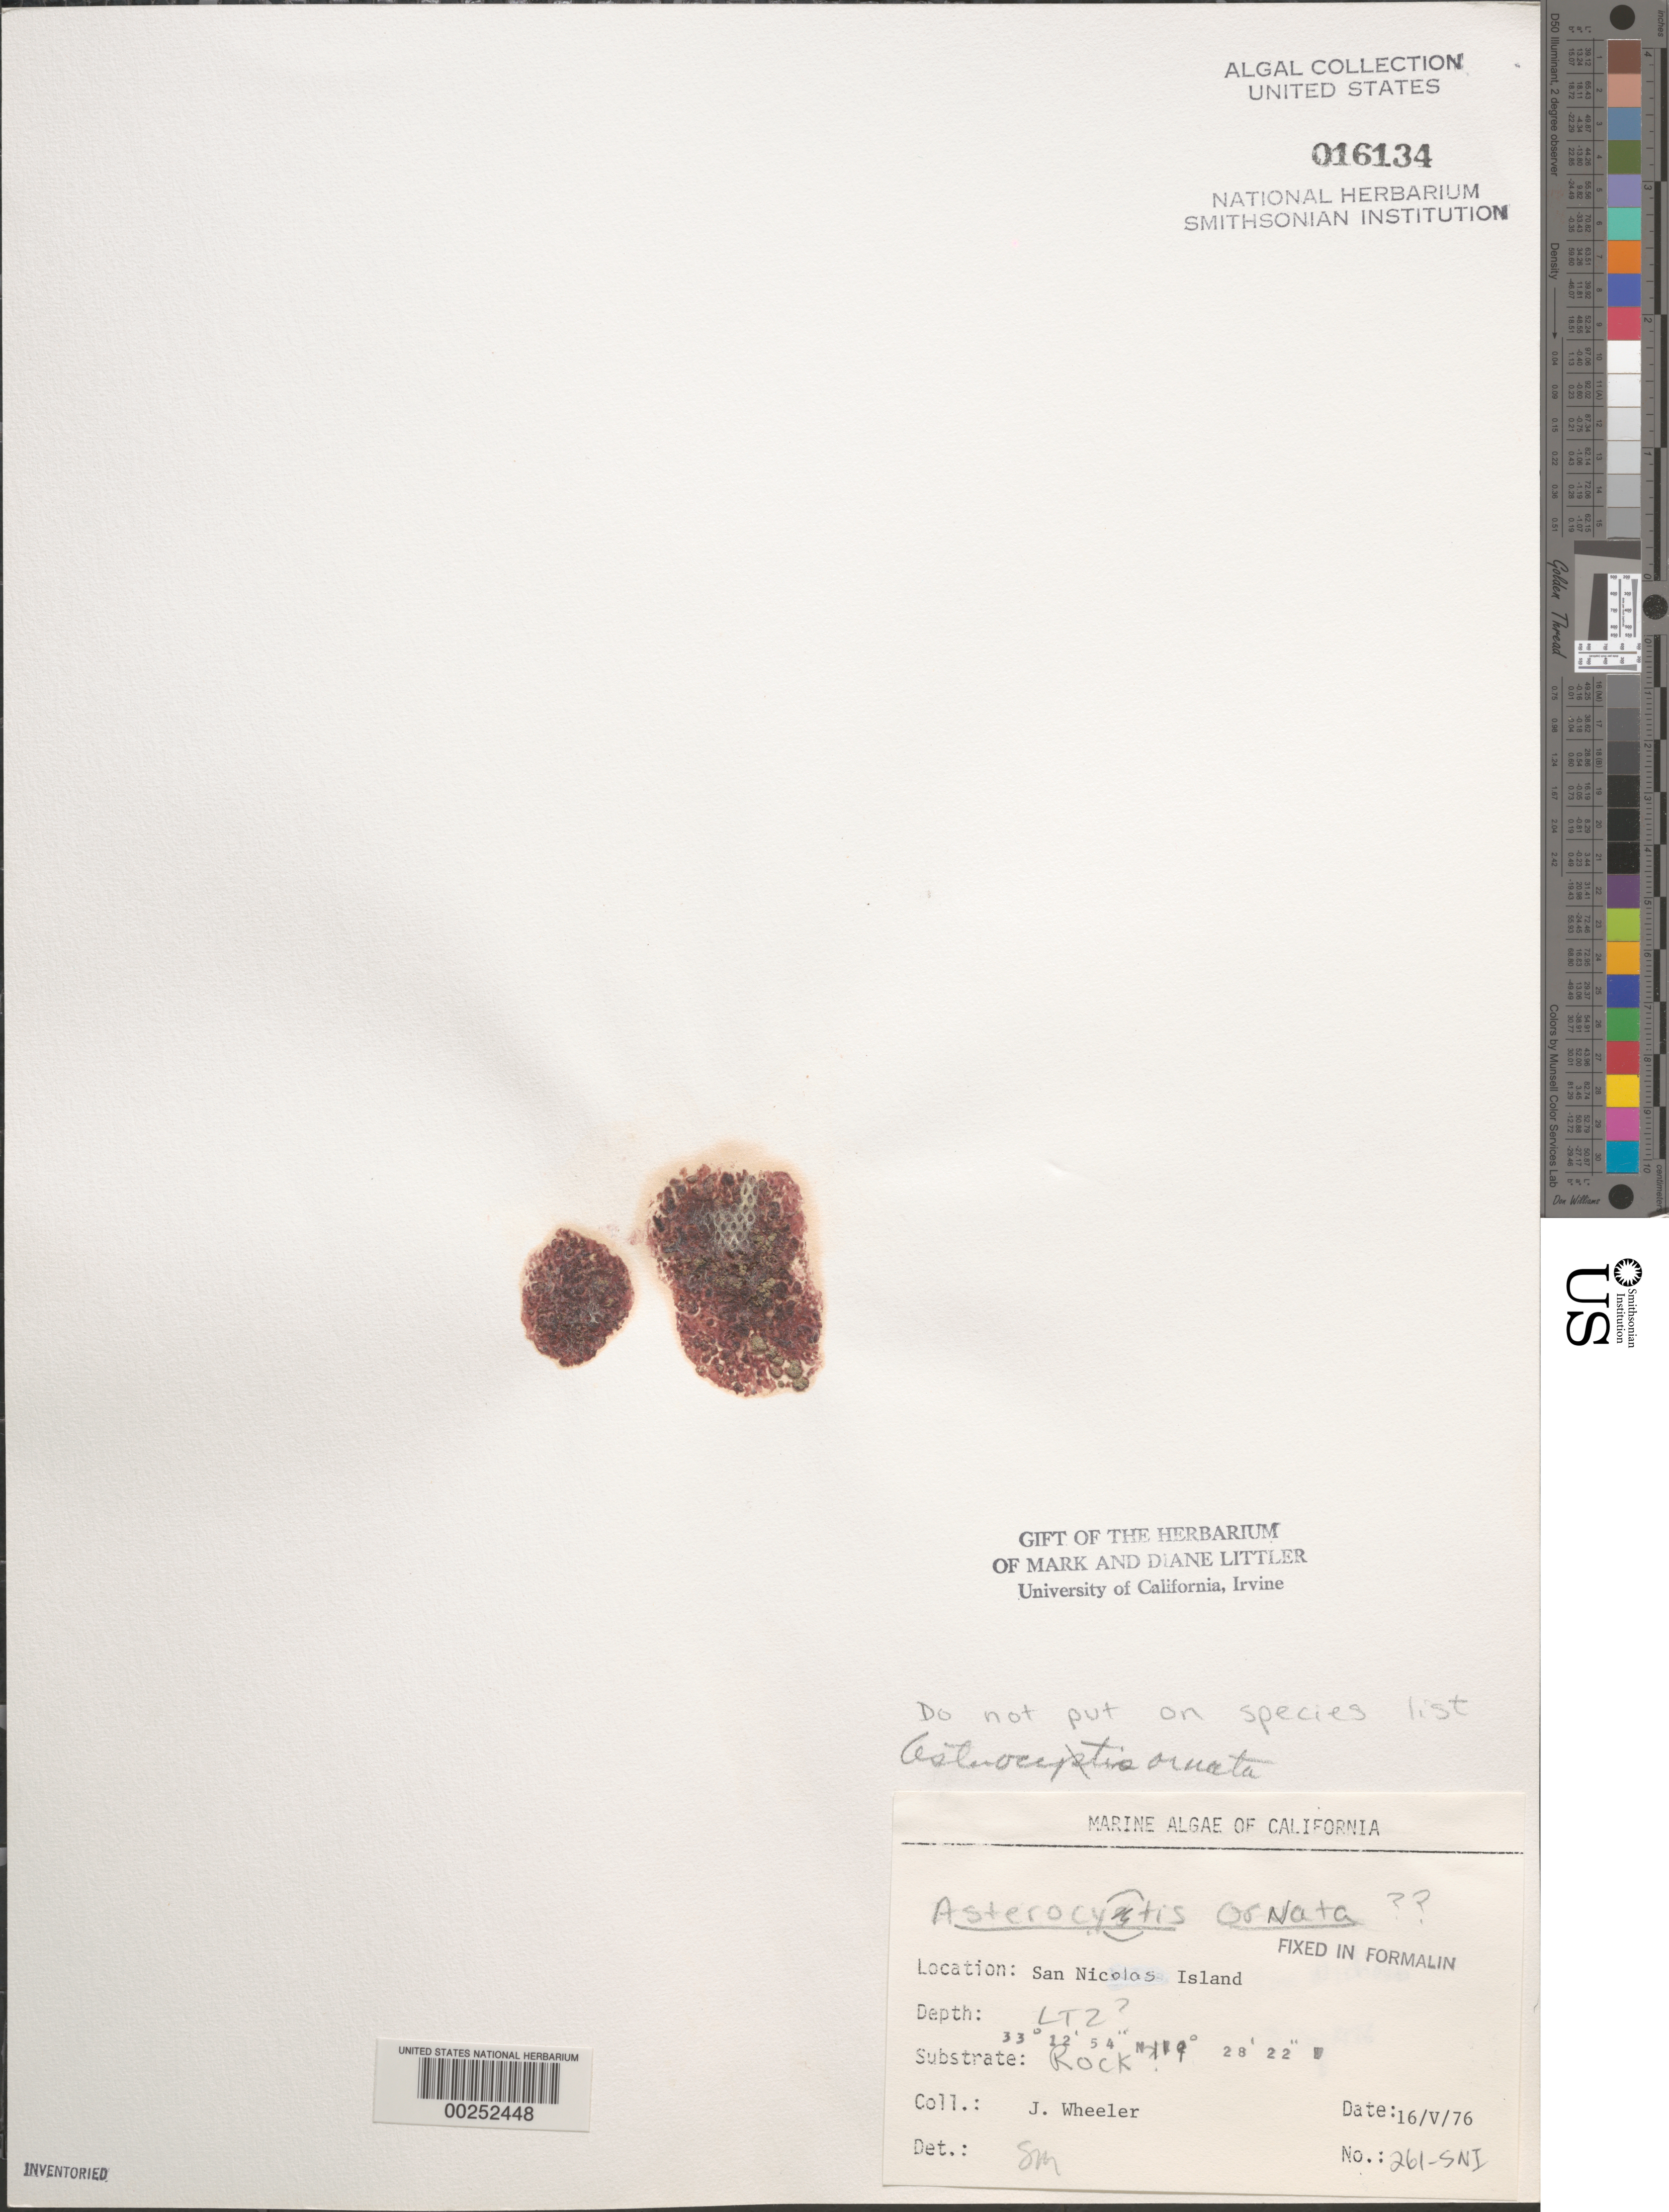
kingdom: Plantae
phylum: Rhodophyta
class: Bangiophyceae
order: Goniotrichales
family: Goniotrichaceae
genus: Chroodactylon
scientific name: Chroodactylon ornatum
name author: (C. Agardh) Basson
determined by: Algae name updating Project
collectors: J. L. Wheeler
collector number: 261-SNI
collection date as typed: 16 May 1976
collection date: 1976-05-16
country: United States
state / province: California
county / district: Ventura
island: San Nicolas Island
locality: Dutch Harbor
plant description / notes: BLM-SOCALBIGHT Rocky Intertidal Survey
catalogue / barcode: US 16134